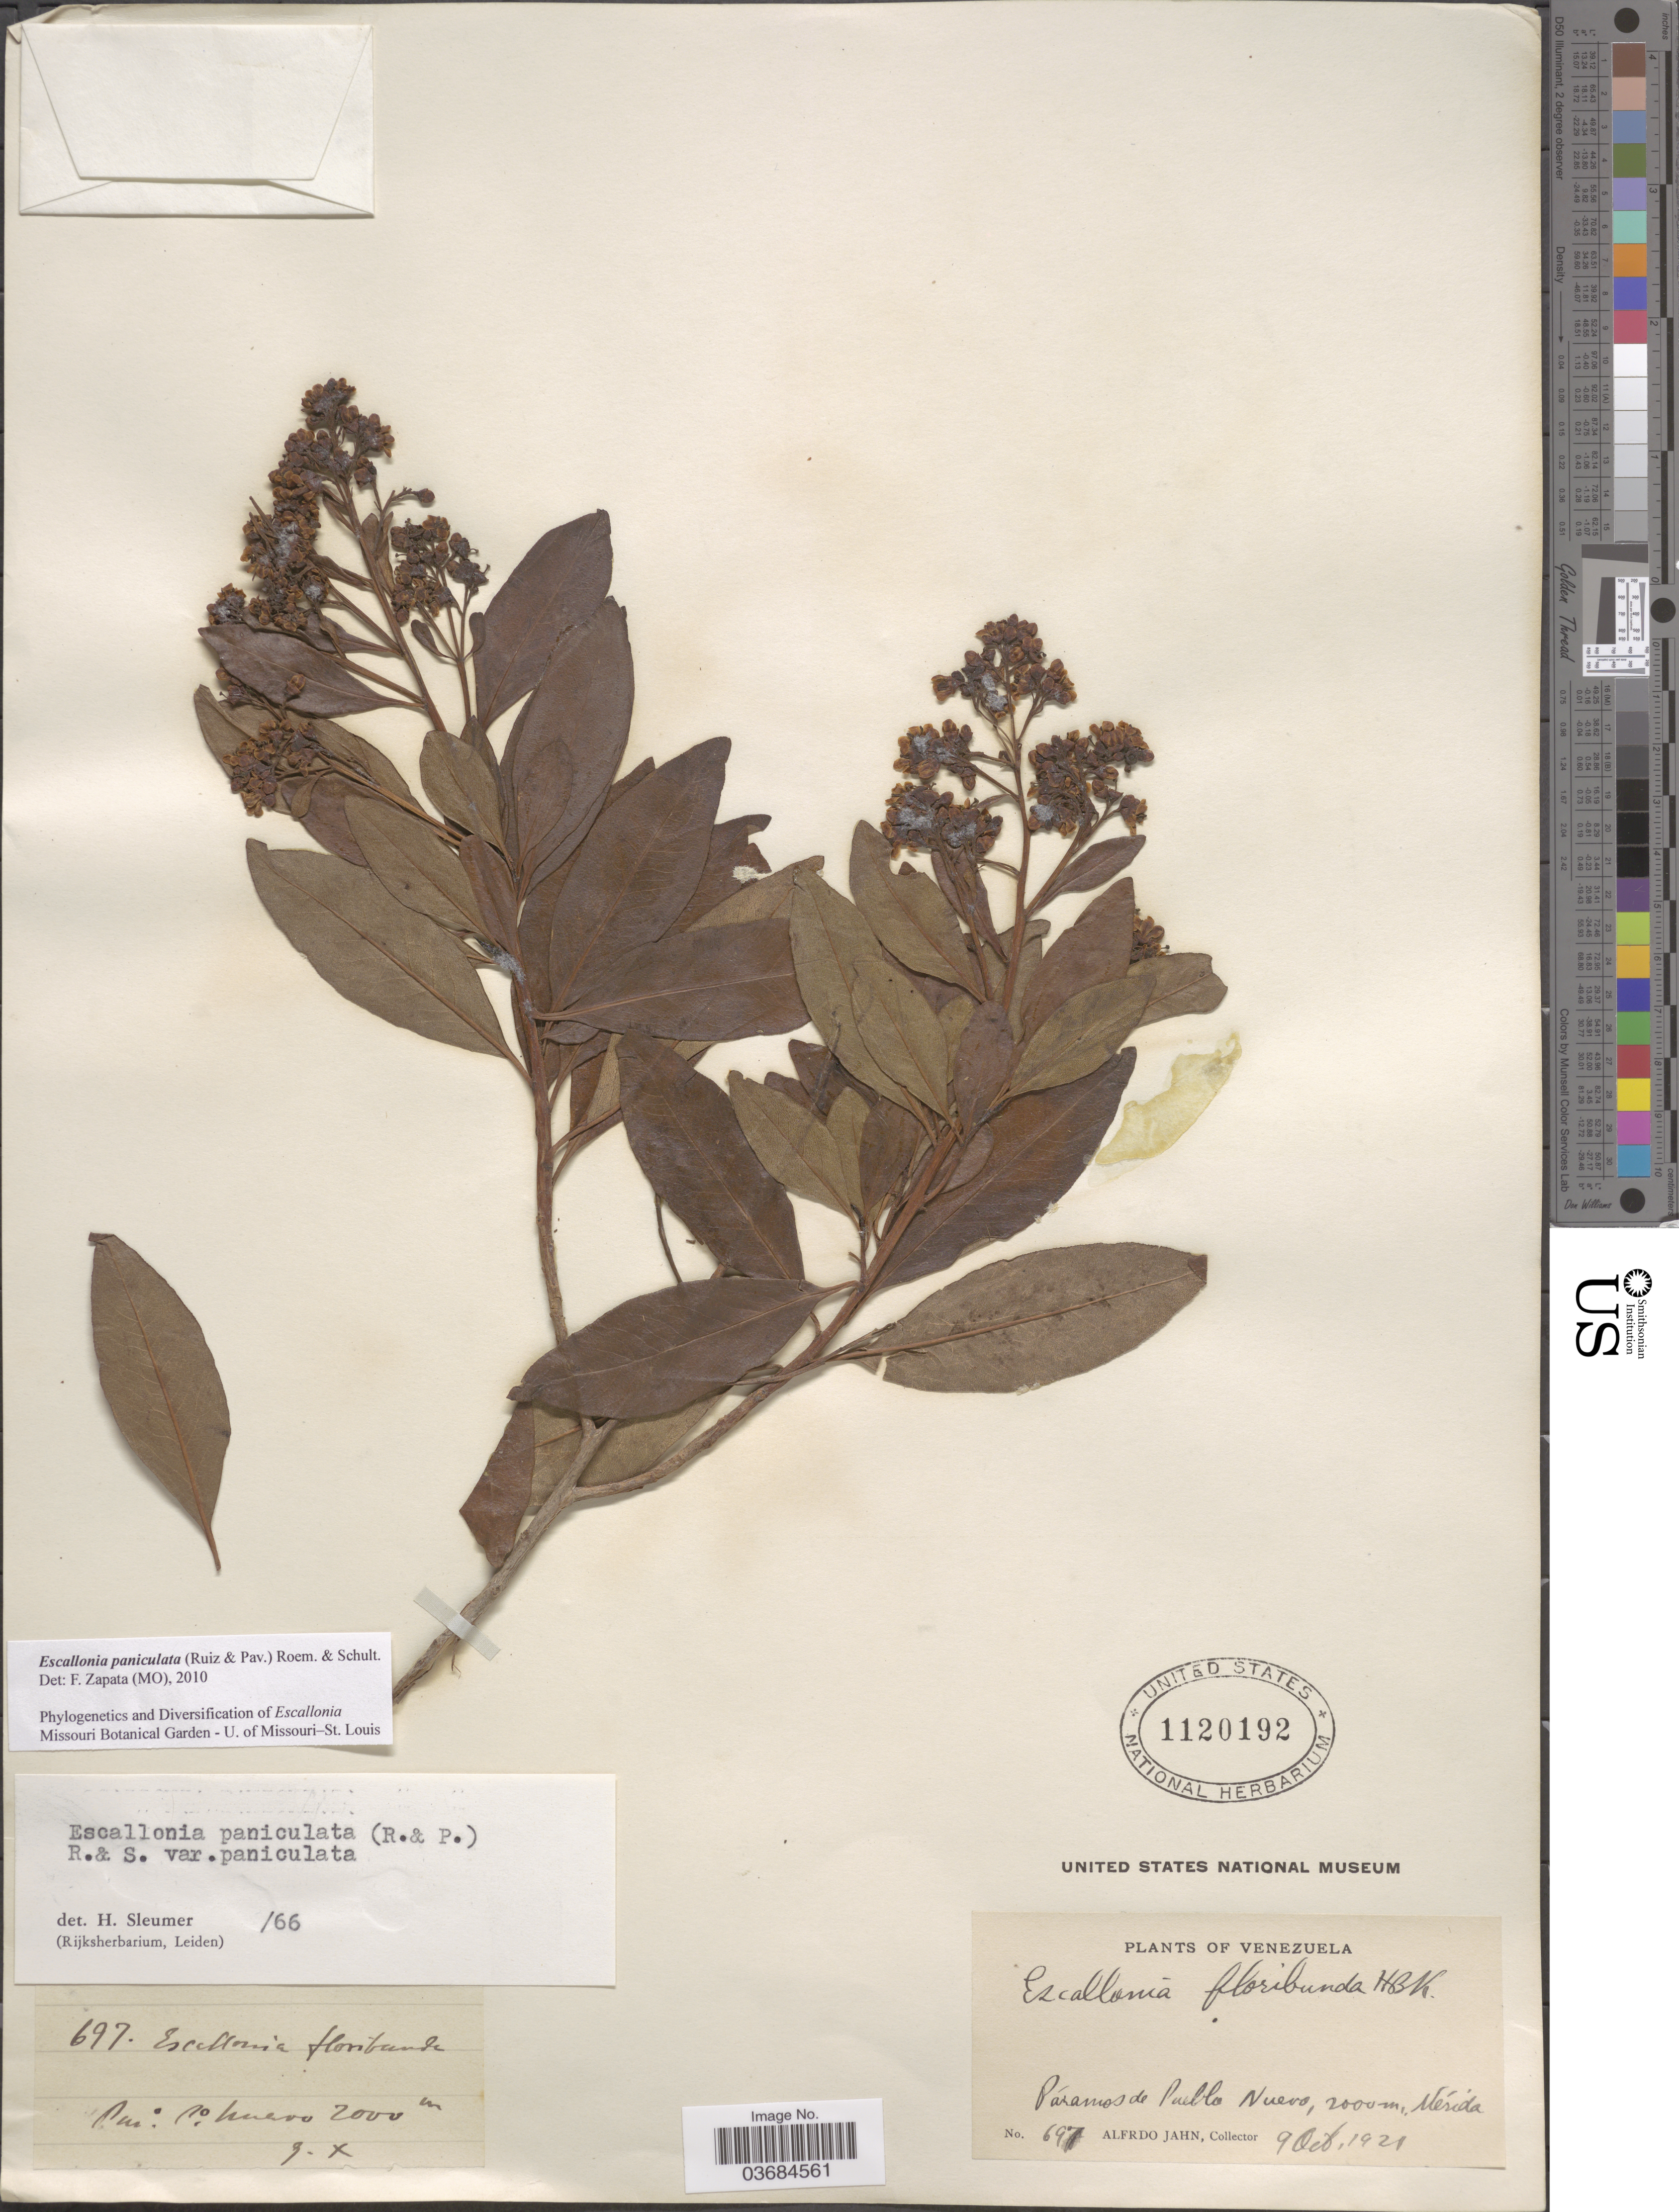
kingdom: Plantae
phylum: Tracheophyta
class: Magnoliopsida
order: Escalloniales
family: Escalloniaceae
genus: Escallonia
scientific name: Escallonia paniculata var. paniculata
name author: (Ruiz & Pav.) Roem. & Schult.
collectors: A. Jahn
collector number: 697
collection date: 1921-10-09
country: Venezuela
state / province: Merida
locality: Páramos de Pueblo Nuevo.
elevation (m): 2000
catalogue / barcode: US 1120192